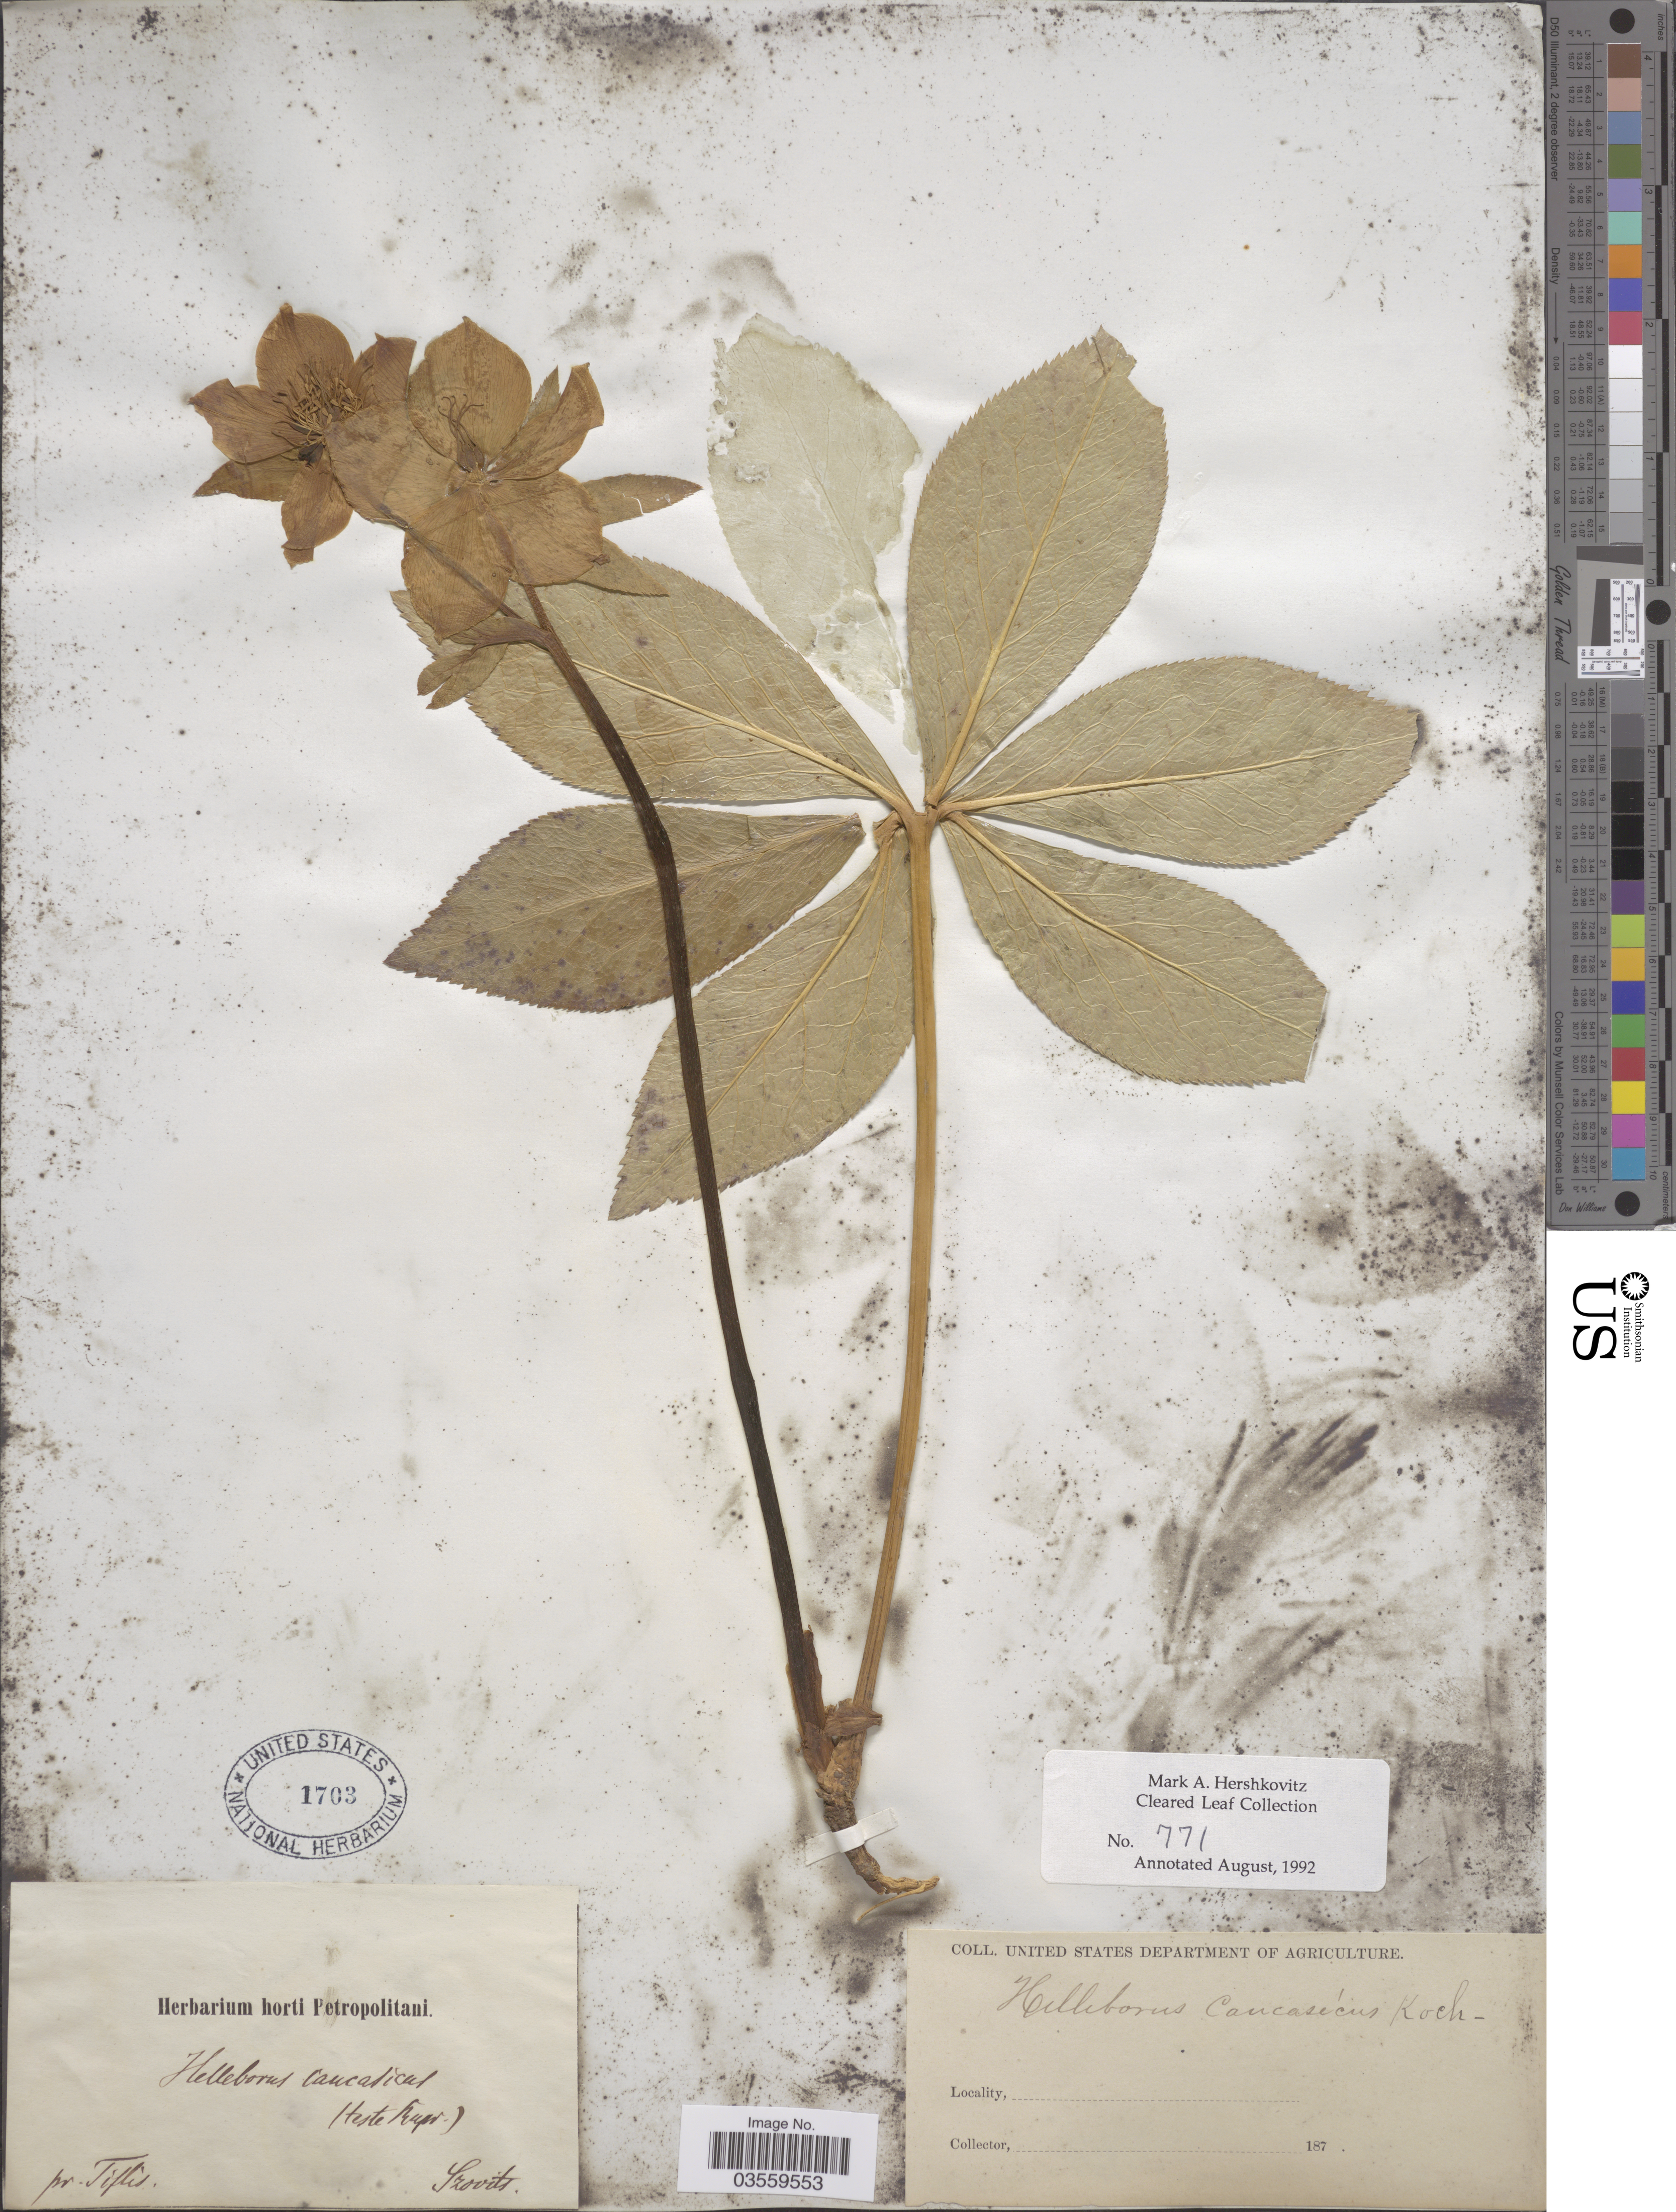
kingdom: Plantae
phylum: Tracheophyta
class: Magnoliopsida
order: Ranunculales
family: Ranunculaceae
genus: Helleborus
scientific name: Helleborus caucasicus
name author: A. Braun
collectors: Szovits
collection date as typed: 187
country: Georgia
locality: Pr. Tiflis.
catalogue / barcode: US 1703